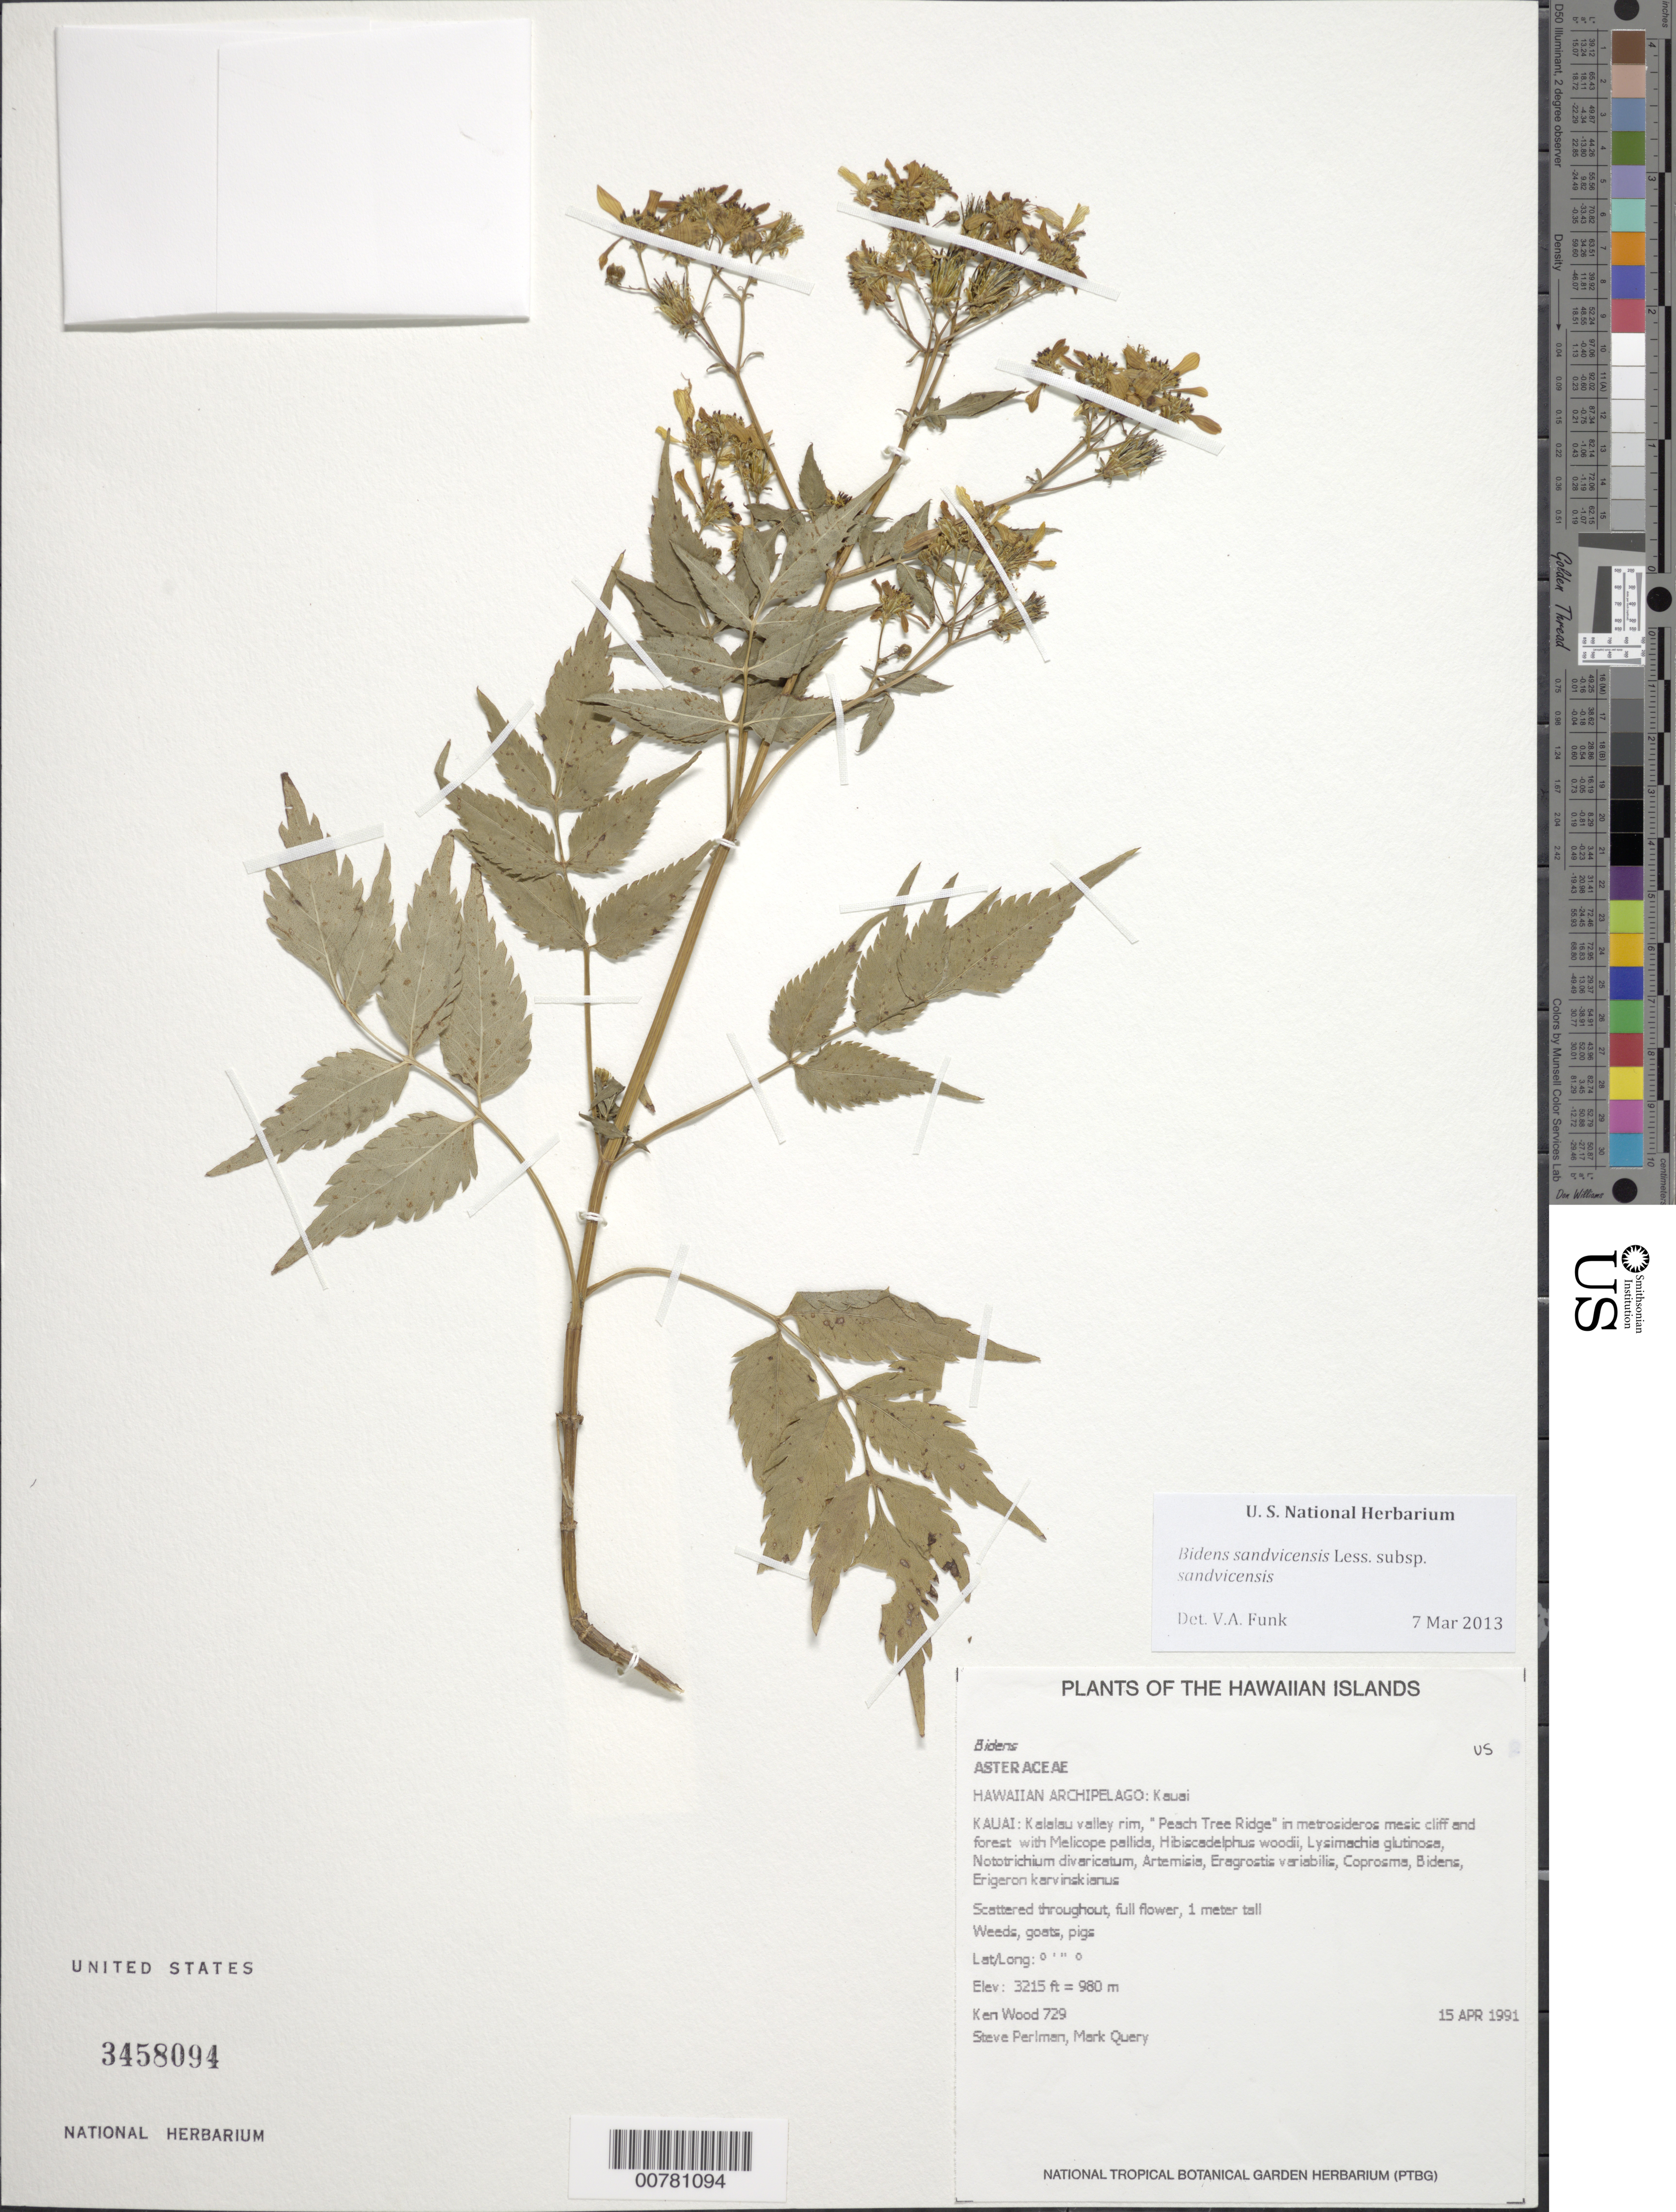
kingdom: Plantae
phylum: Tracheophyta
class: Magnoliopsida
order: Asterales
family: Asteraceae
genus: Bidens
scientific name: Bidens sandvicensis subsp. sandvicensis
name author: Less.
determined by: Funk, Vicki A., (BOT), Smithsonian Institution - National Museum of Natural History (UNITED STATES)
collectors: K. R. Wood & S. P. Perlman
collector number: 729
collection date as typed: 4 Apr 1991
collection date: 1991-04-04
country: United States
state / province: Hawaii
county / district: Kauai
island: Kaua'i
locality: Kalalau valley rim, "Peach Tree Ridge"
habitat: Mesic cliff and forest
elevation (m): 980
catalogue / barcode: US 3458094